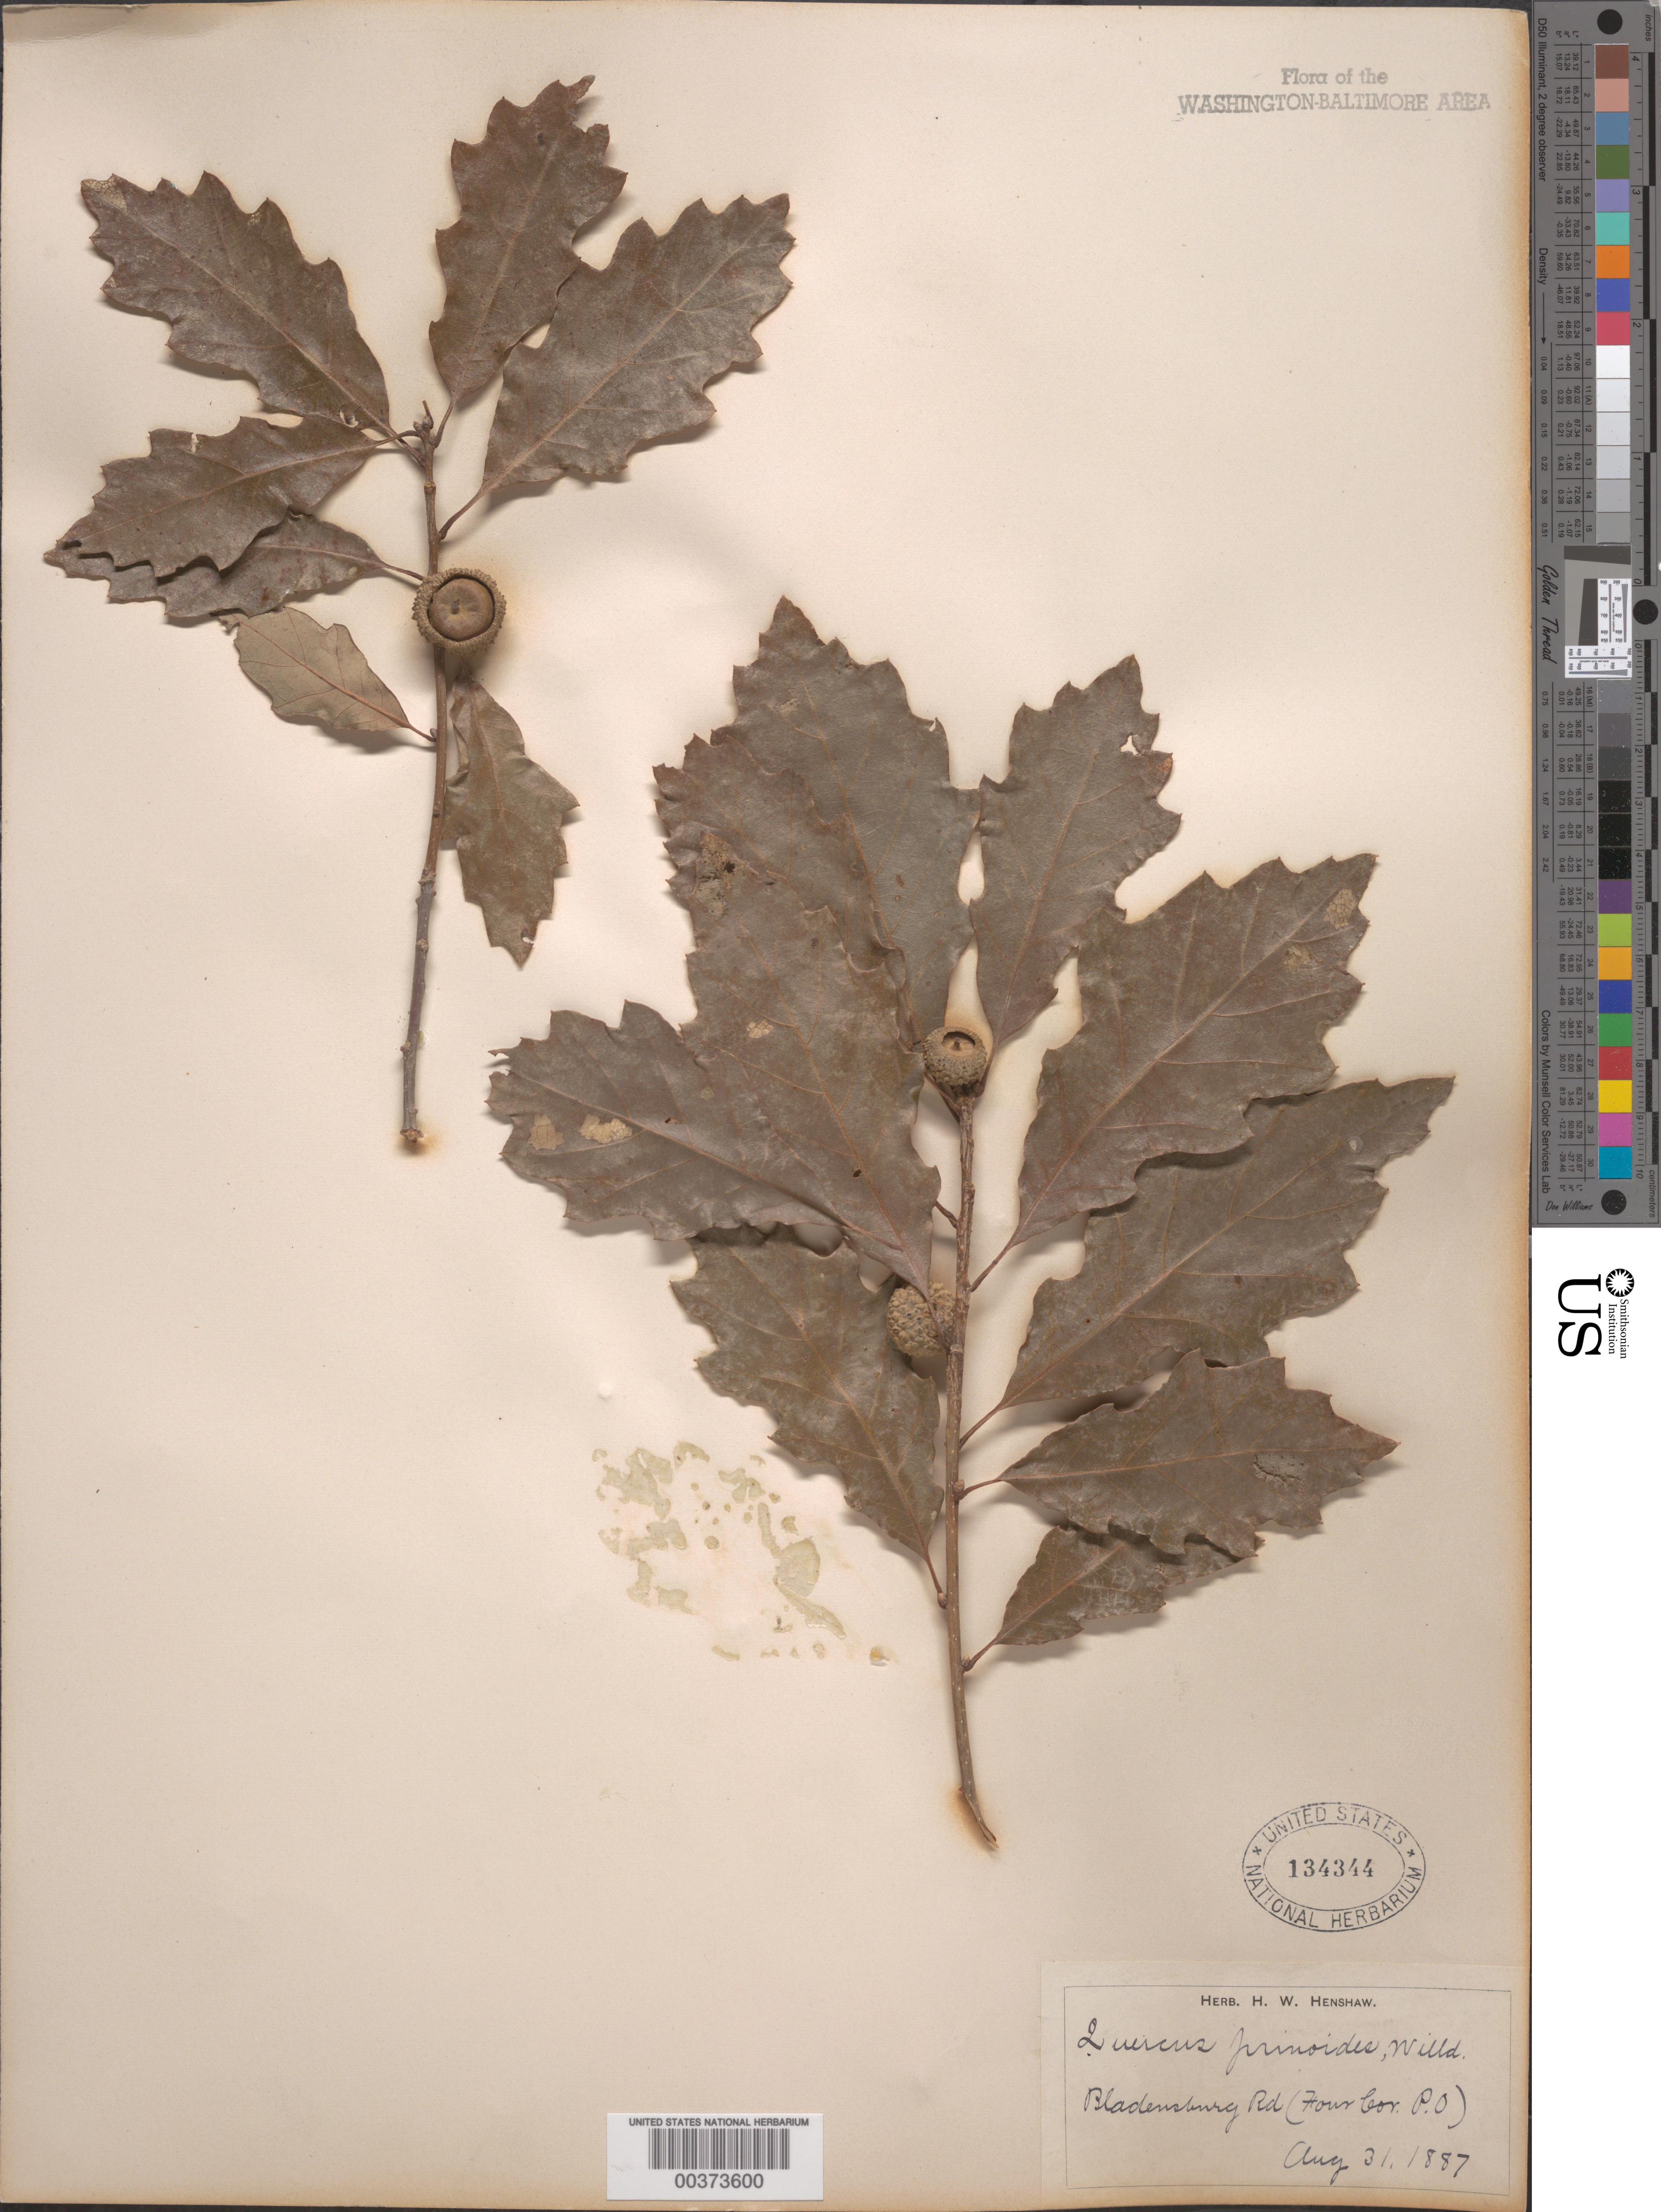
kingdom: Plantae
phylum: Tracheophyta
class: Magnoliopsida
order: Fagales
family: Fagaceae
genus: Quercus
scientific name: Quercus prinoides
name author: Willd.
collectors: H. Henshaw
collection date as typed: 31 Aug 1887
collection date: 1887-08-31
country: United States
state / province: Maryland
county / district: Prince George's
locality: Bladensburg, Four Corners P.O.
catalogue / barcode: US 134344